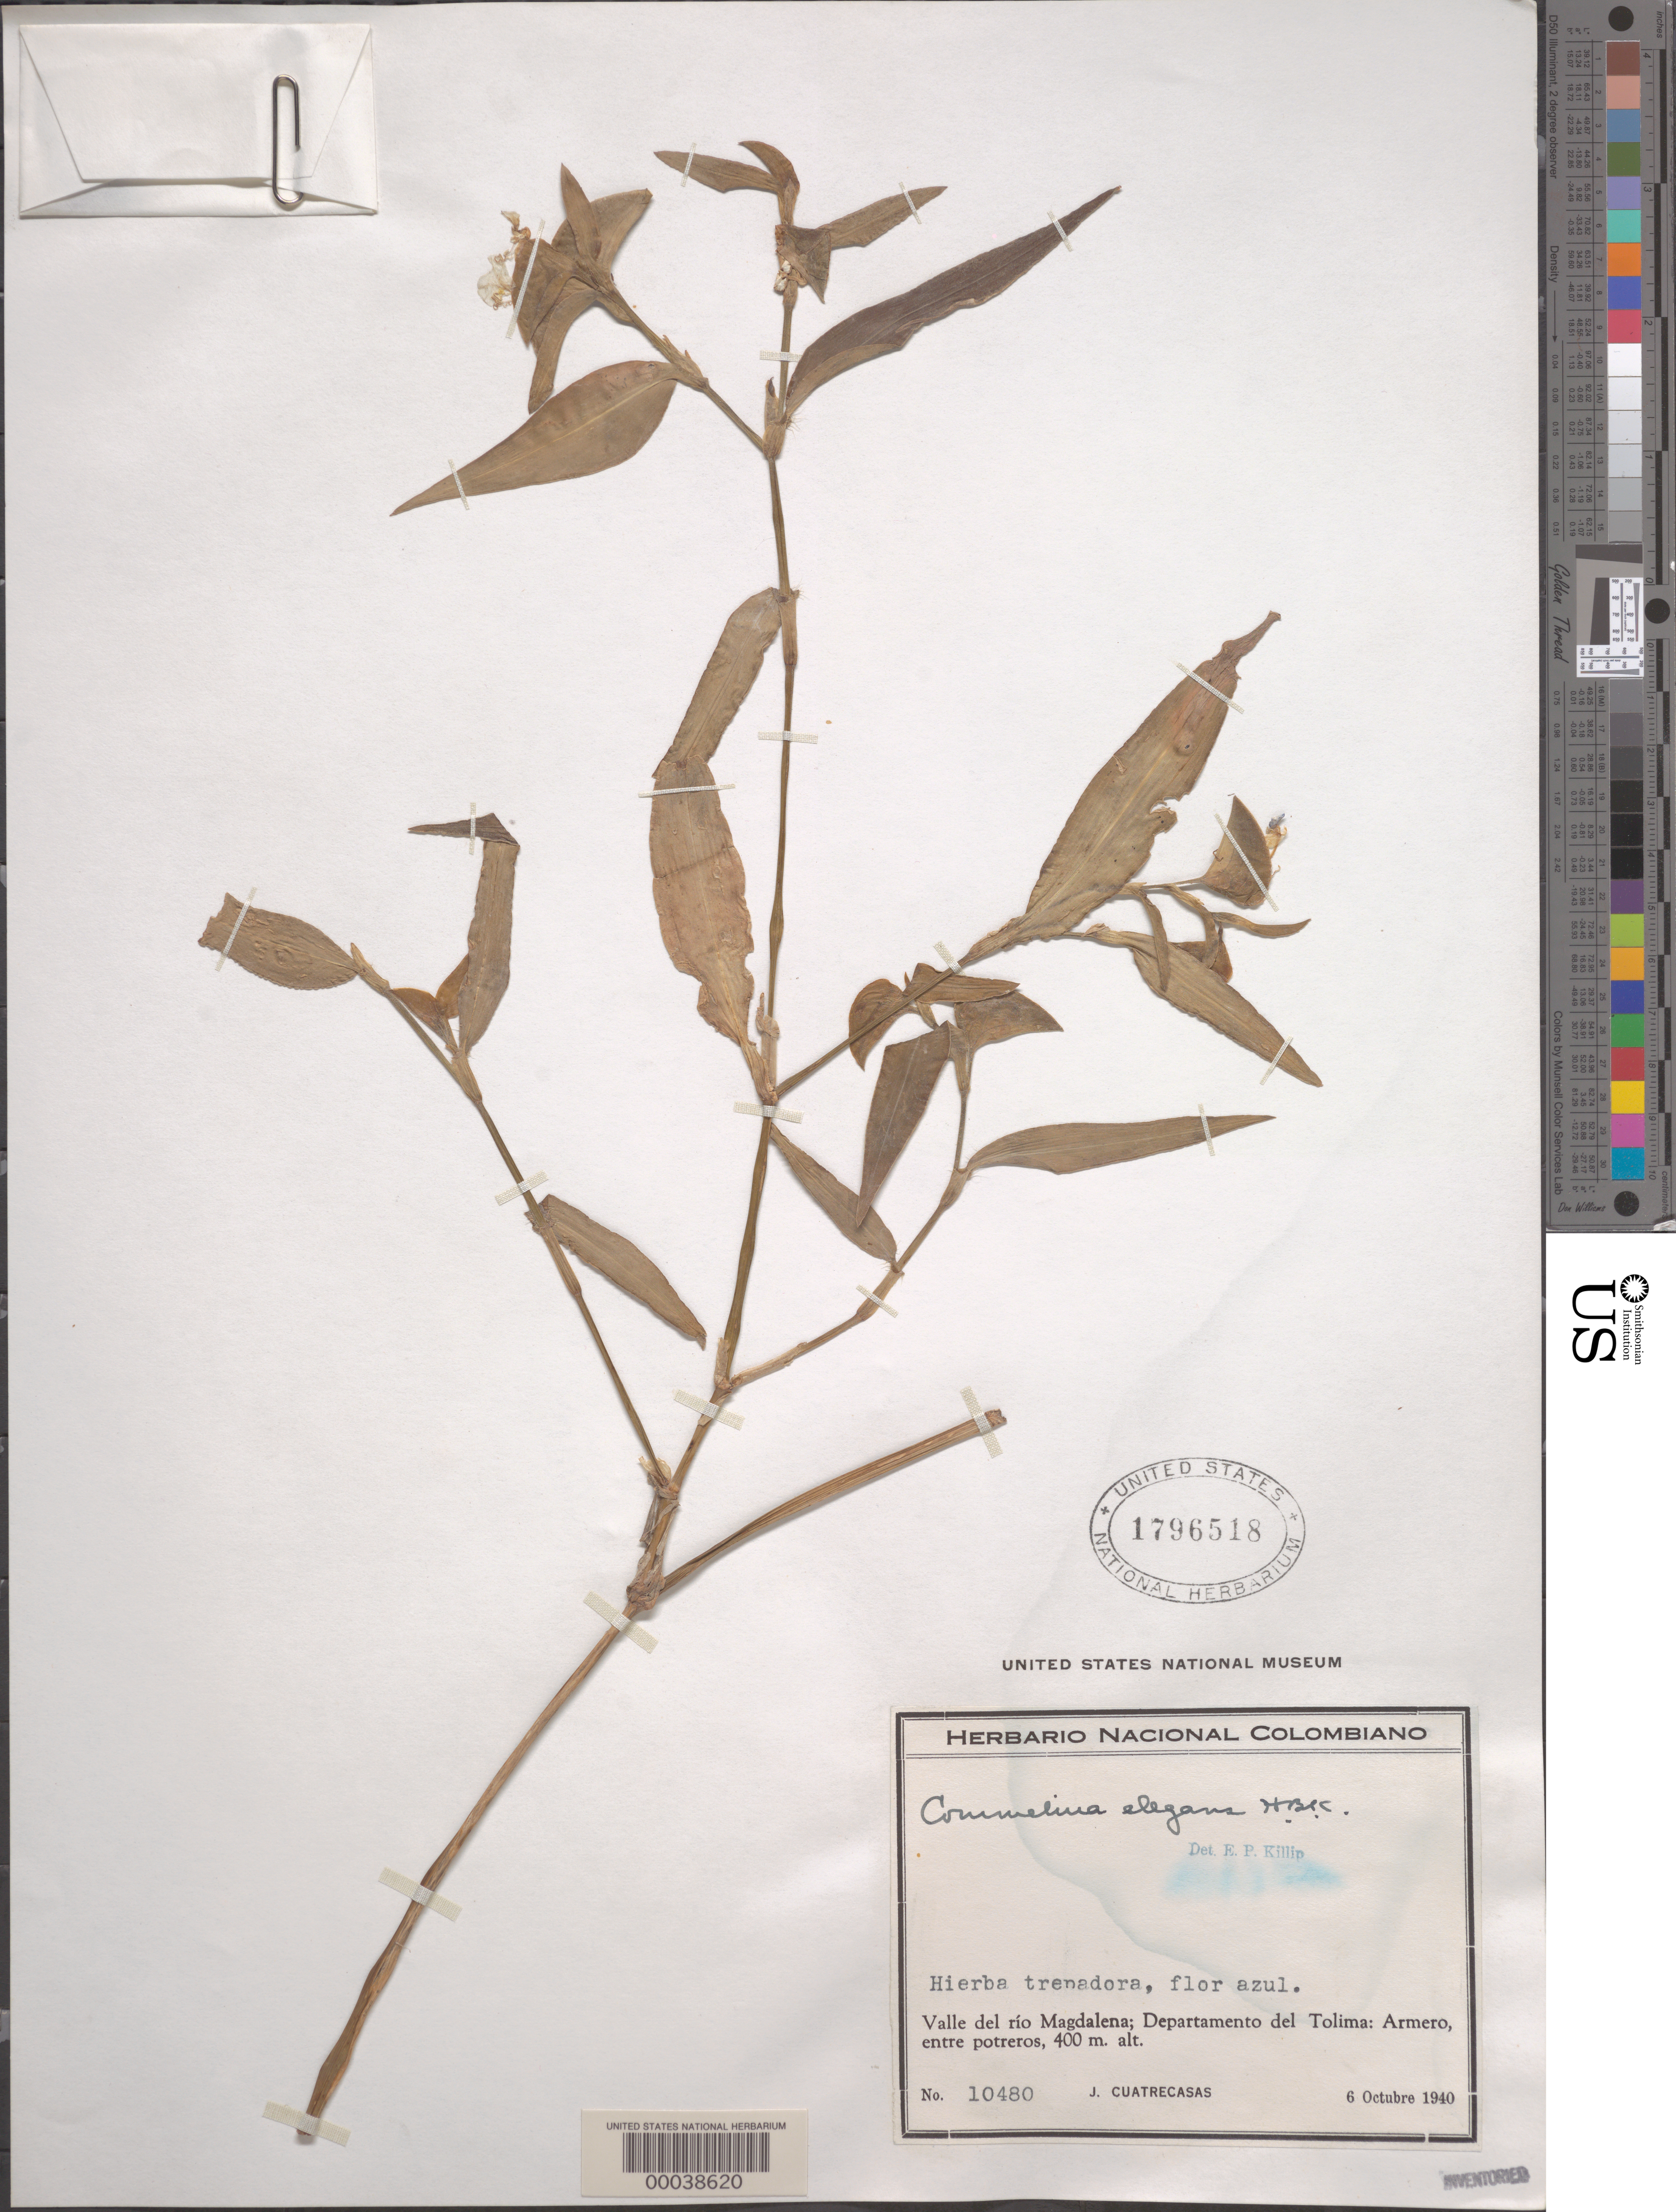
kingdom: Plantae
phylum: Tracheophyta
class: Liliopsida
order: Commelinales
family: Commelinaceae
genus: Commelina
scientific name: Commelina erecta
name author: L.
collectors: J. Cuatrecasas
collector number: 10480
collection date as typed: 06 Oct 1940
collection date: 1940-10-06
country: Colombia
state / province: Tolima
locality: Armero; Valle del Rio Magdalena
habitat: Pastures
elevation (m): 400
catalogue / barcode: US 1796518